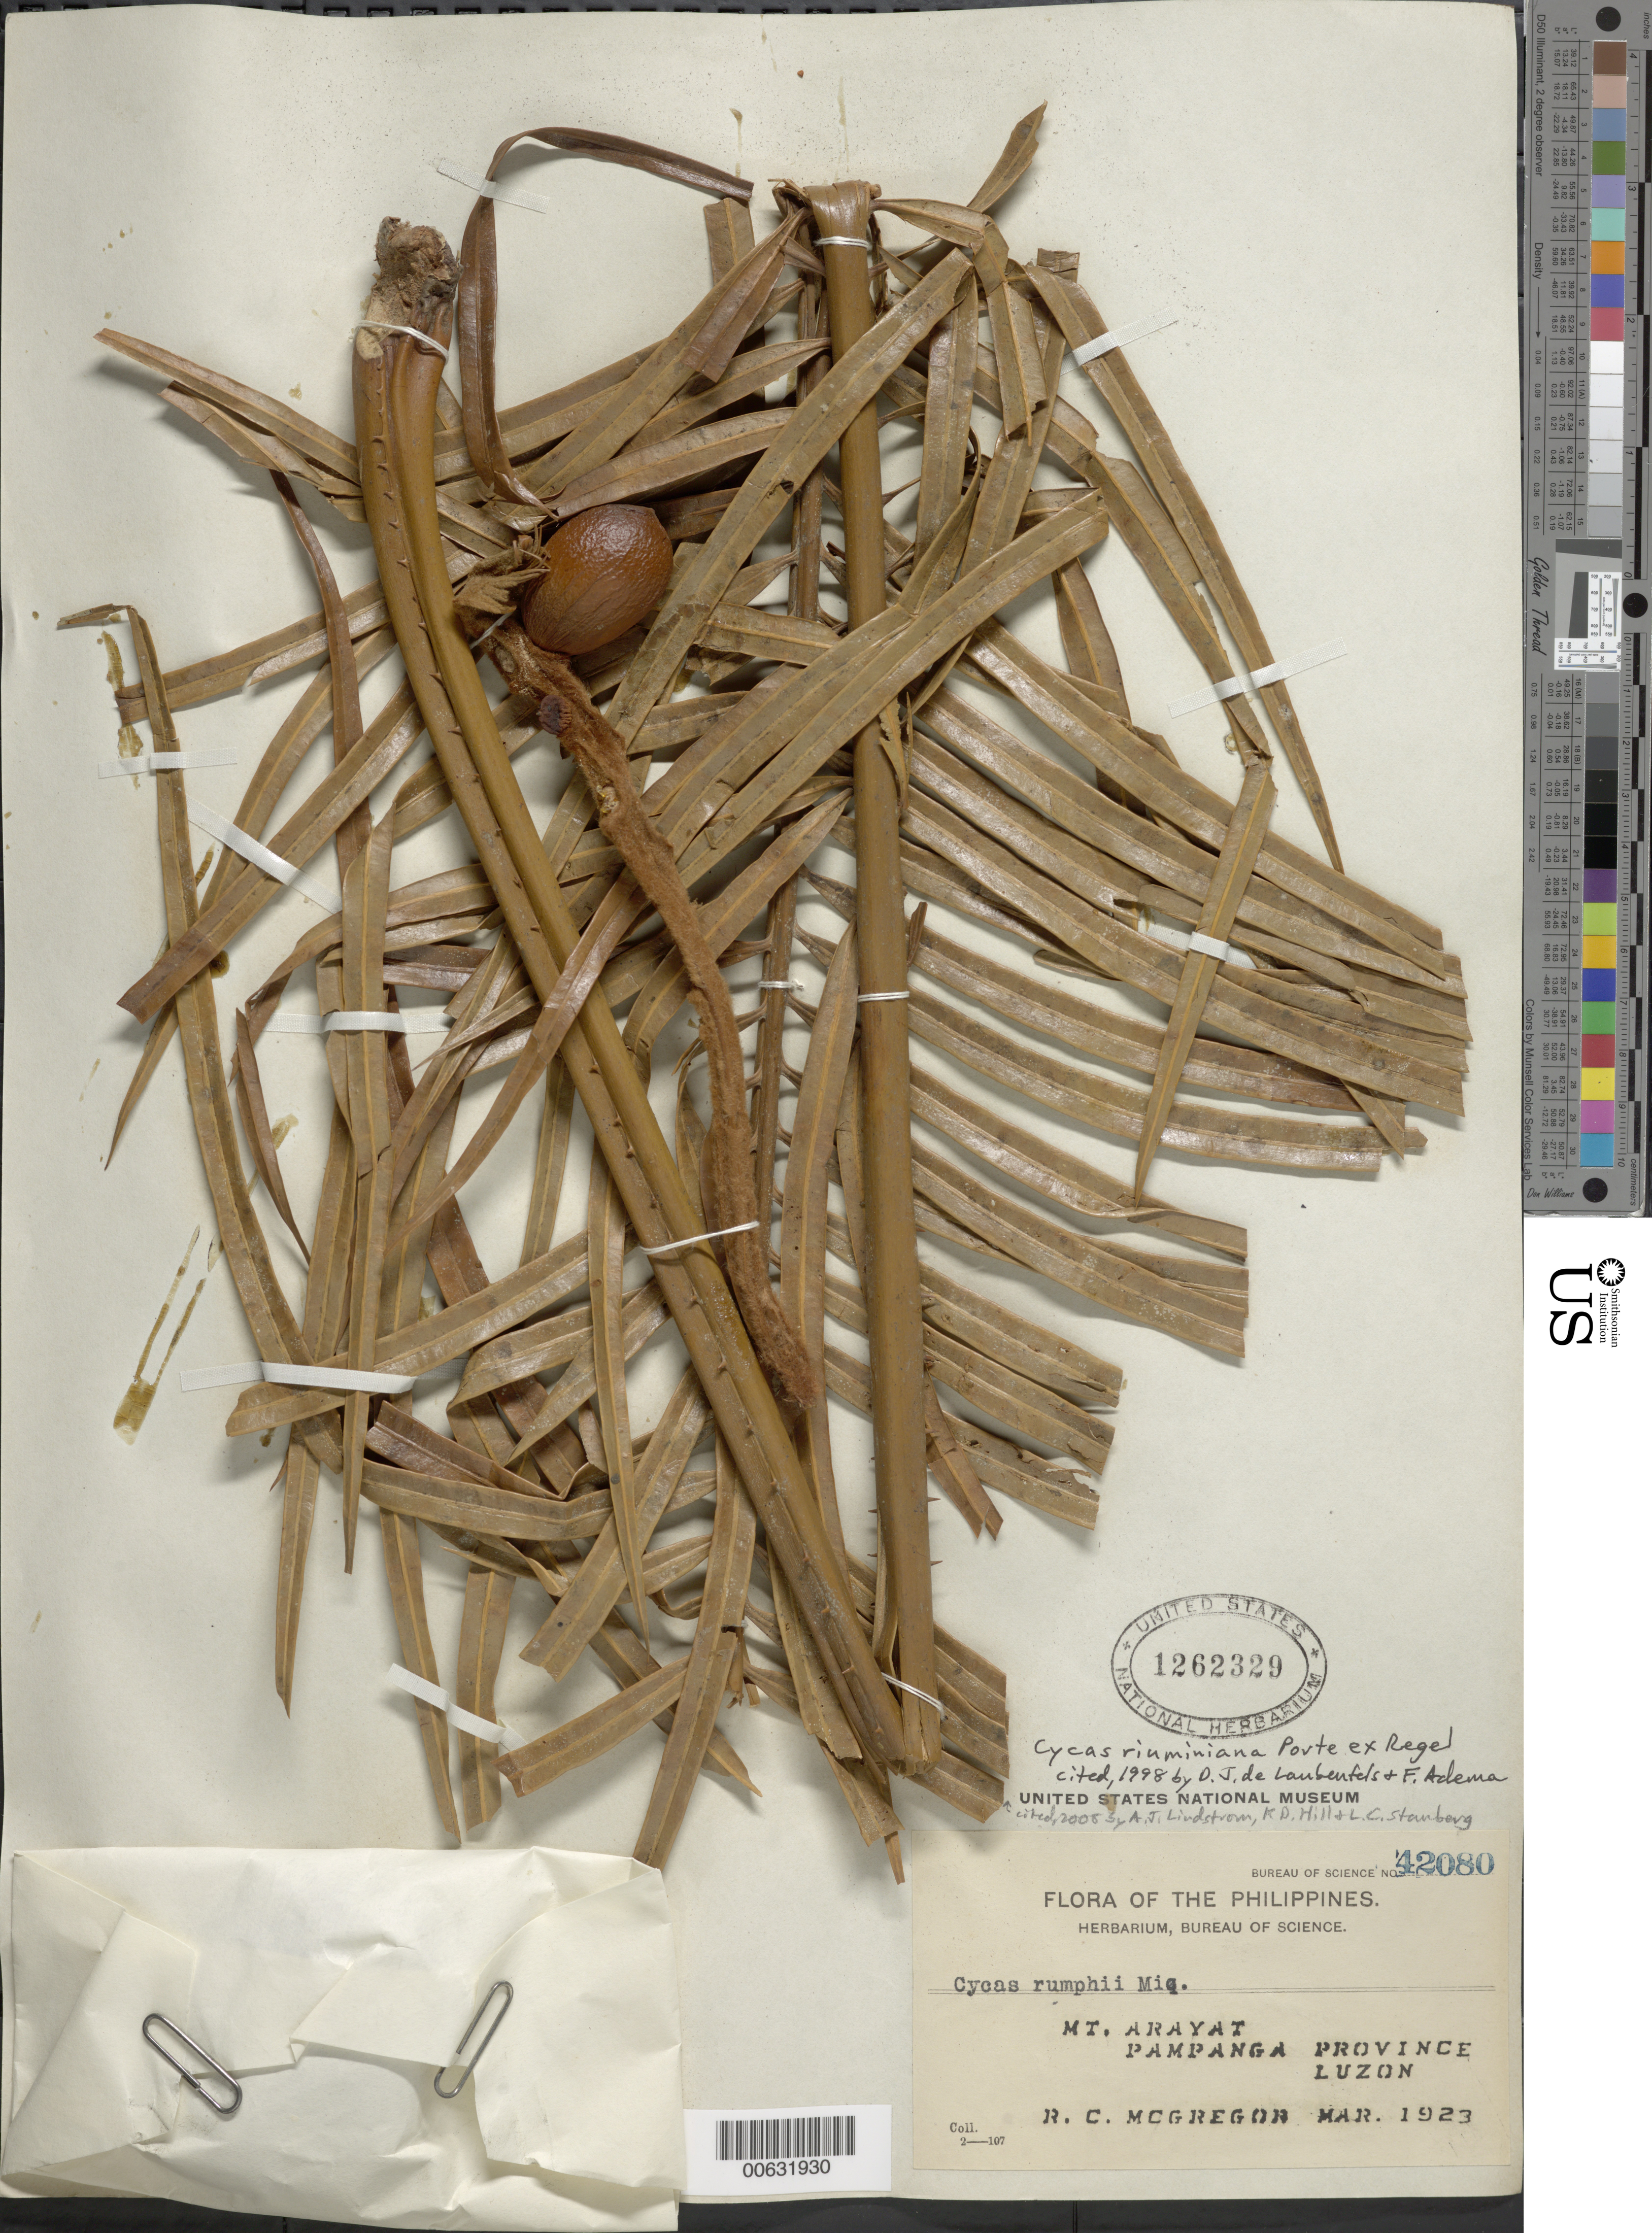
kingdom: Plantae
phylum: Tracheophyta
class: Cycadopsida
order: Cycadales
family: Cycadaceae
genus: Cycas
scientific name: Cycas riuminiana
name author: Regal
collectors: R. C. McGregor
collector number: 42080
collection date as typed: Mar 1923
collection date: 1923-03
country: Philippines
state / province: Central Luzon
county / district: Pampanga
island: Luzon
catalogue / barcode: US 1262329